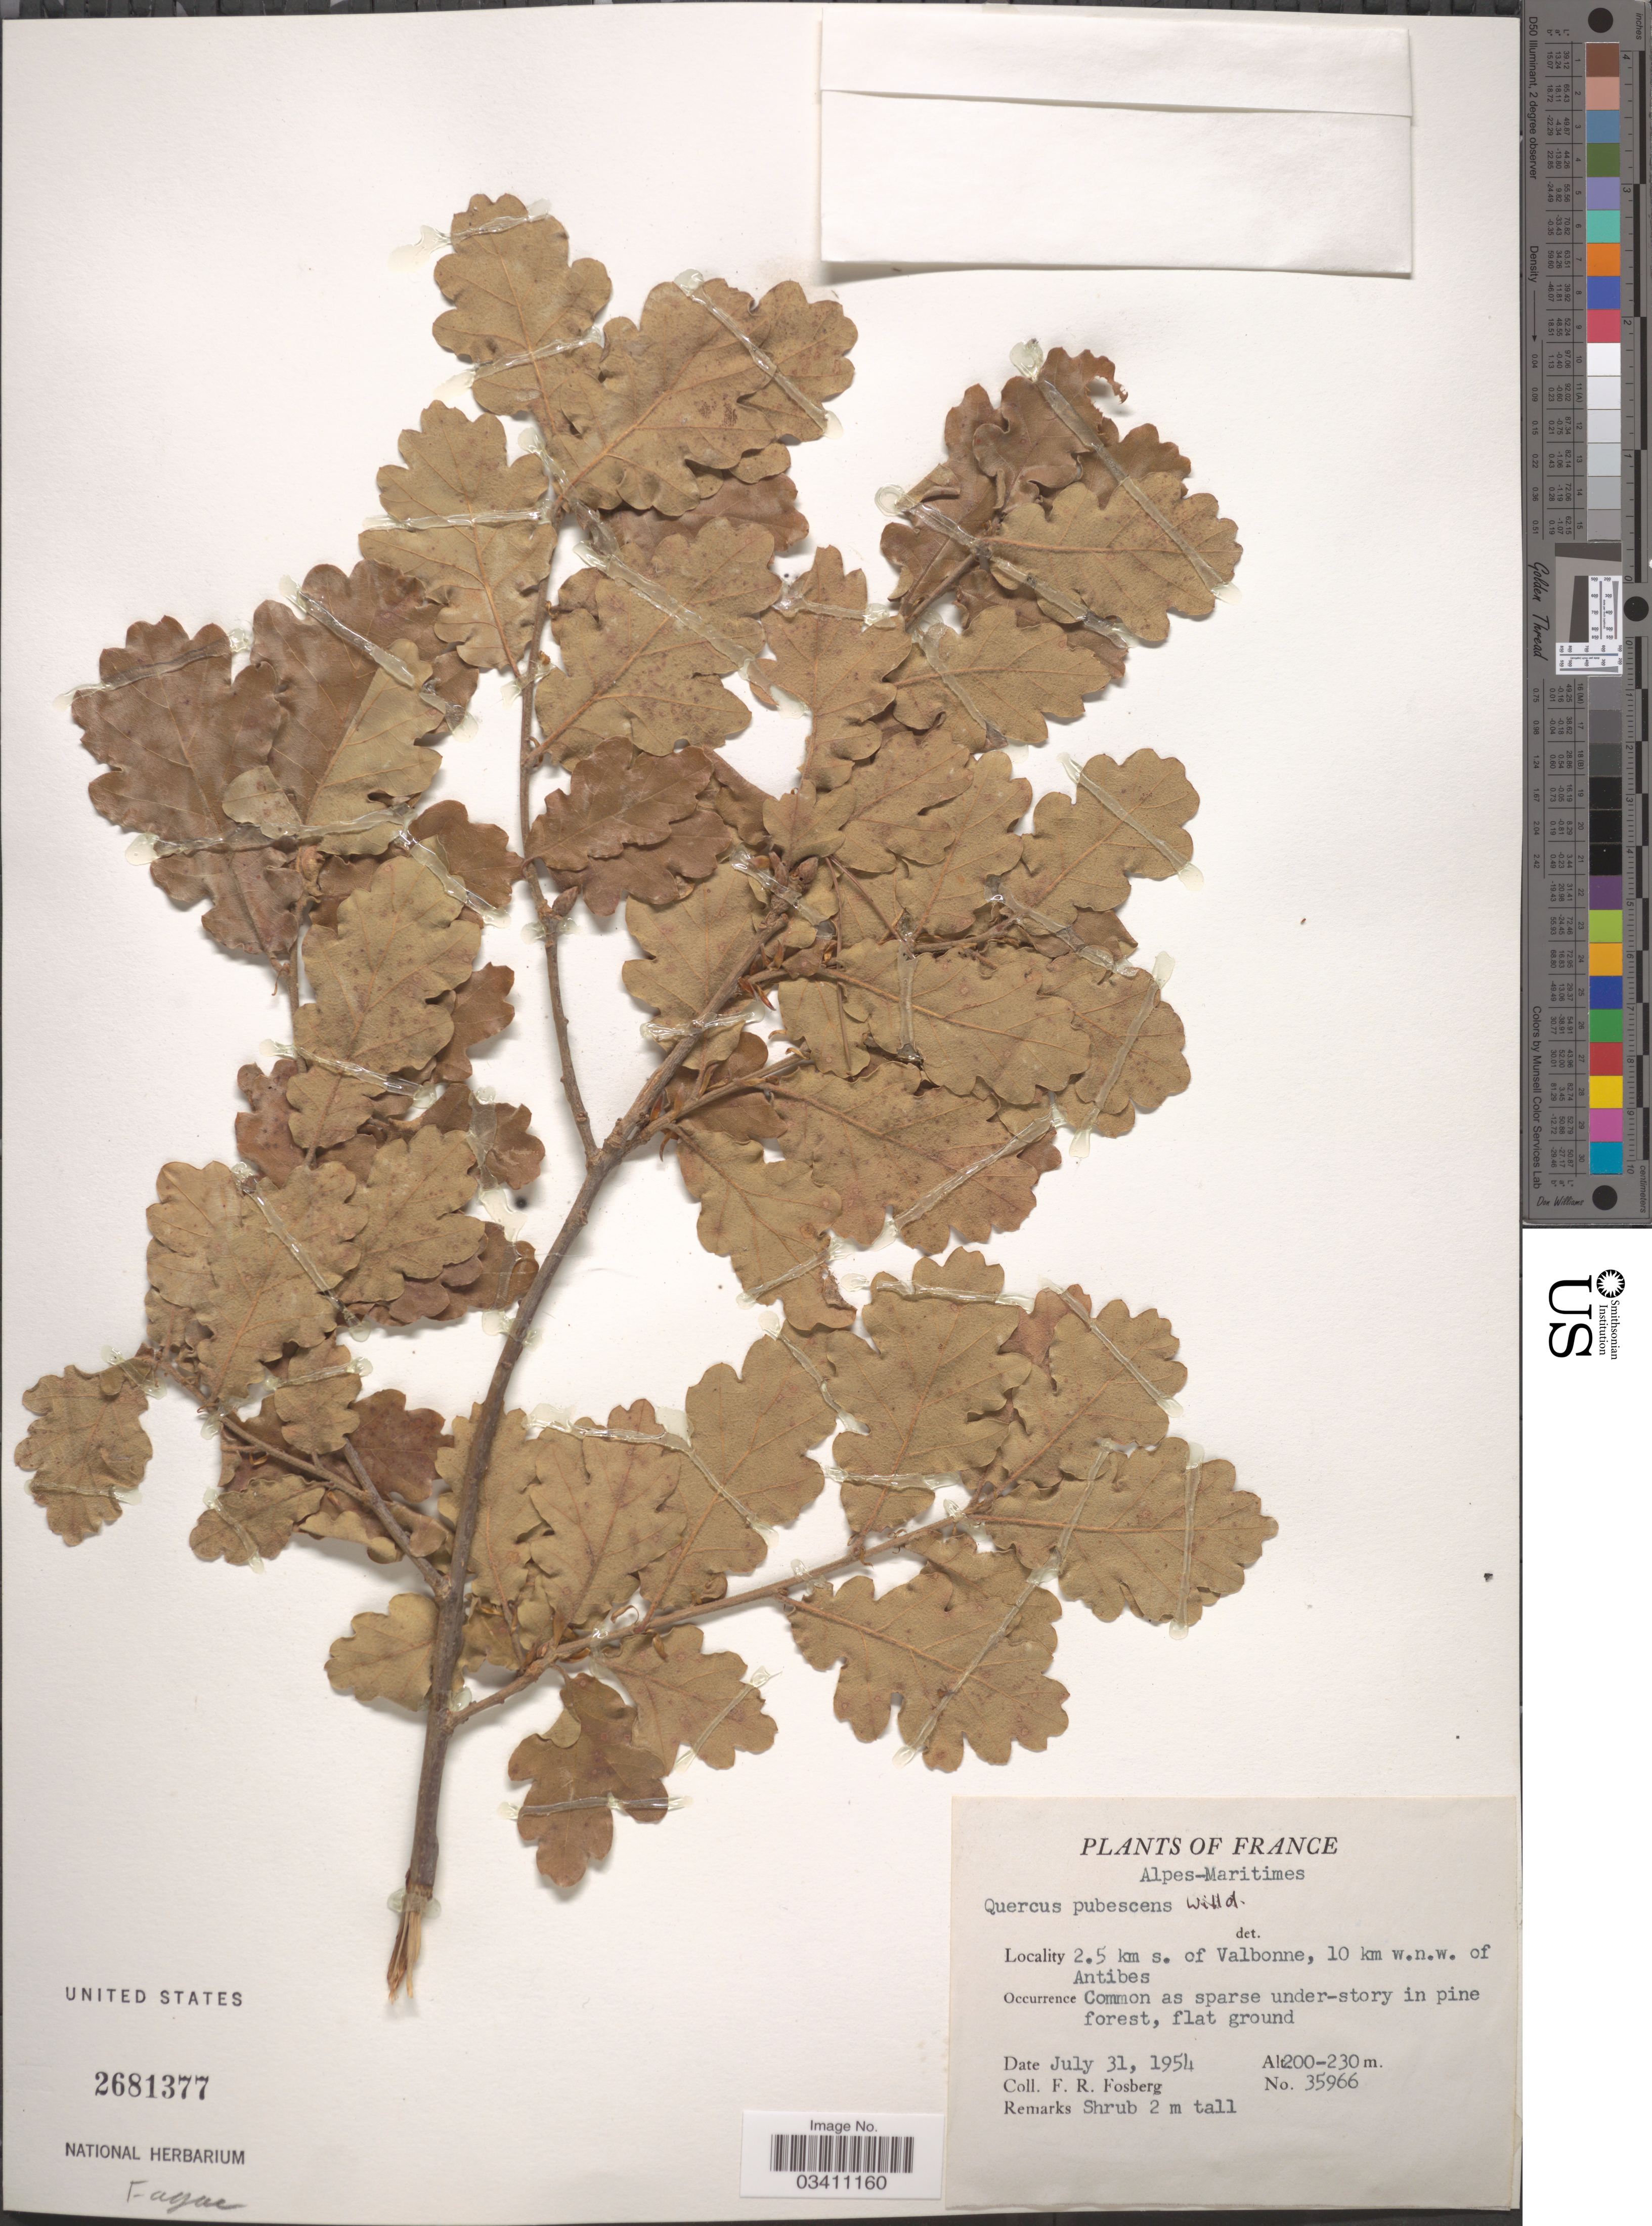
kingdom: Plantae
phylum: Tracheophyta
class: Magnoliopsida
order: Fagales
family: Fagaceae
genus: Quercus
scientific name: Quercus pubescens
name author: Willd.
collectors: F. R. Fosberg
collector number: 35966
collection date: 1954-07-31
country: France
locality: Alpes-Maritimes. 2.5 km s. of Valbonne, 10 km w.n.w. of Antibes.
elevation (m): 200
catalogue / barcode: US 2681377